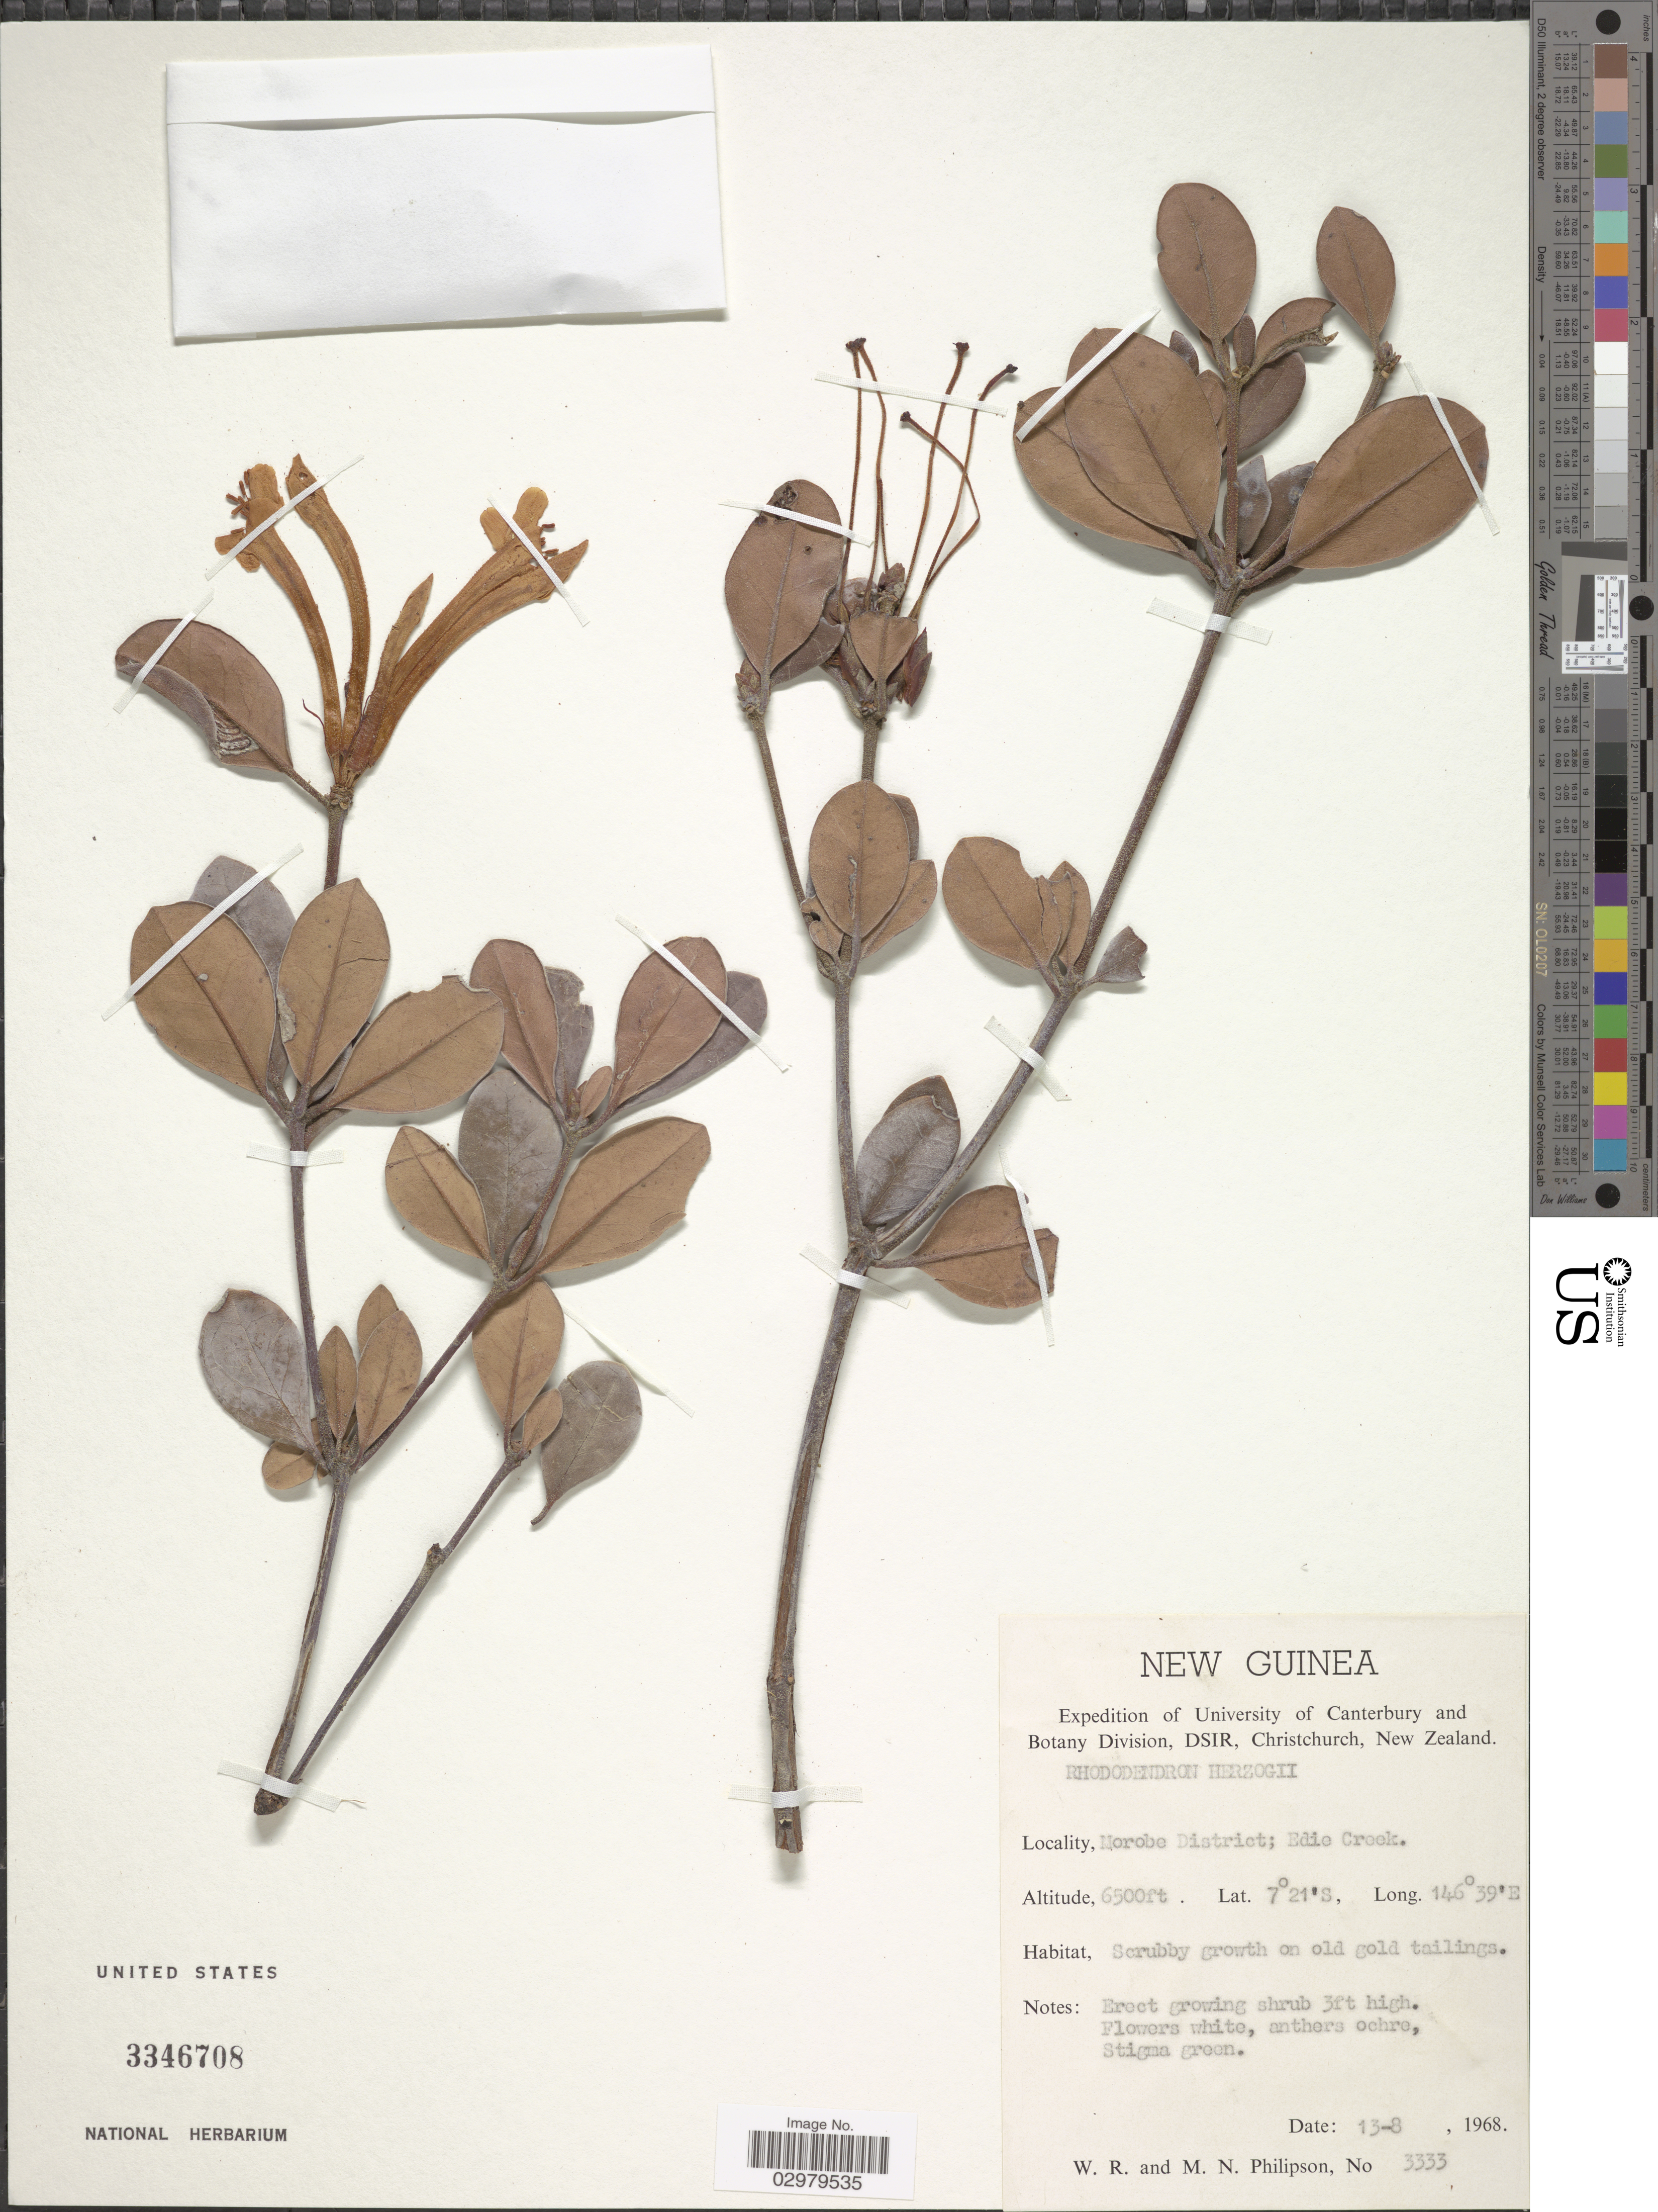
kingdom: Plantae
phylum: Tracheophyta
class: Magnoliopsida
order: Ericales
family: Ericaceae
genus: Rhododendron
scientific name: Rhododendron herzogii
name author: Warb.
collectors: W. R. Philipson & M. Philipson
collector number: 3333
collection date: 1968-08-13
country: Papua New Guinea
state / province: Morobe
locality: New Guinea. Morobe District; Edie Creek.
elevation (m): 1981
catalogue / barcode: US 3346708